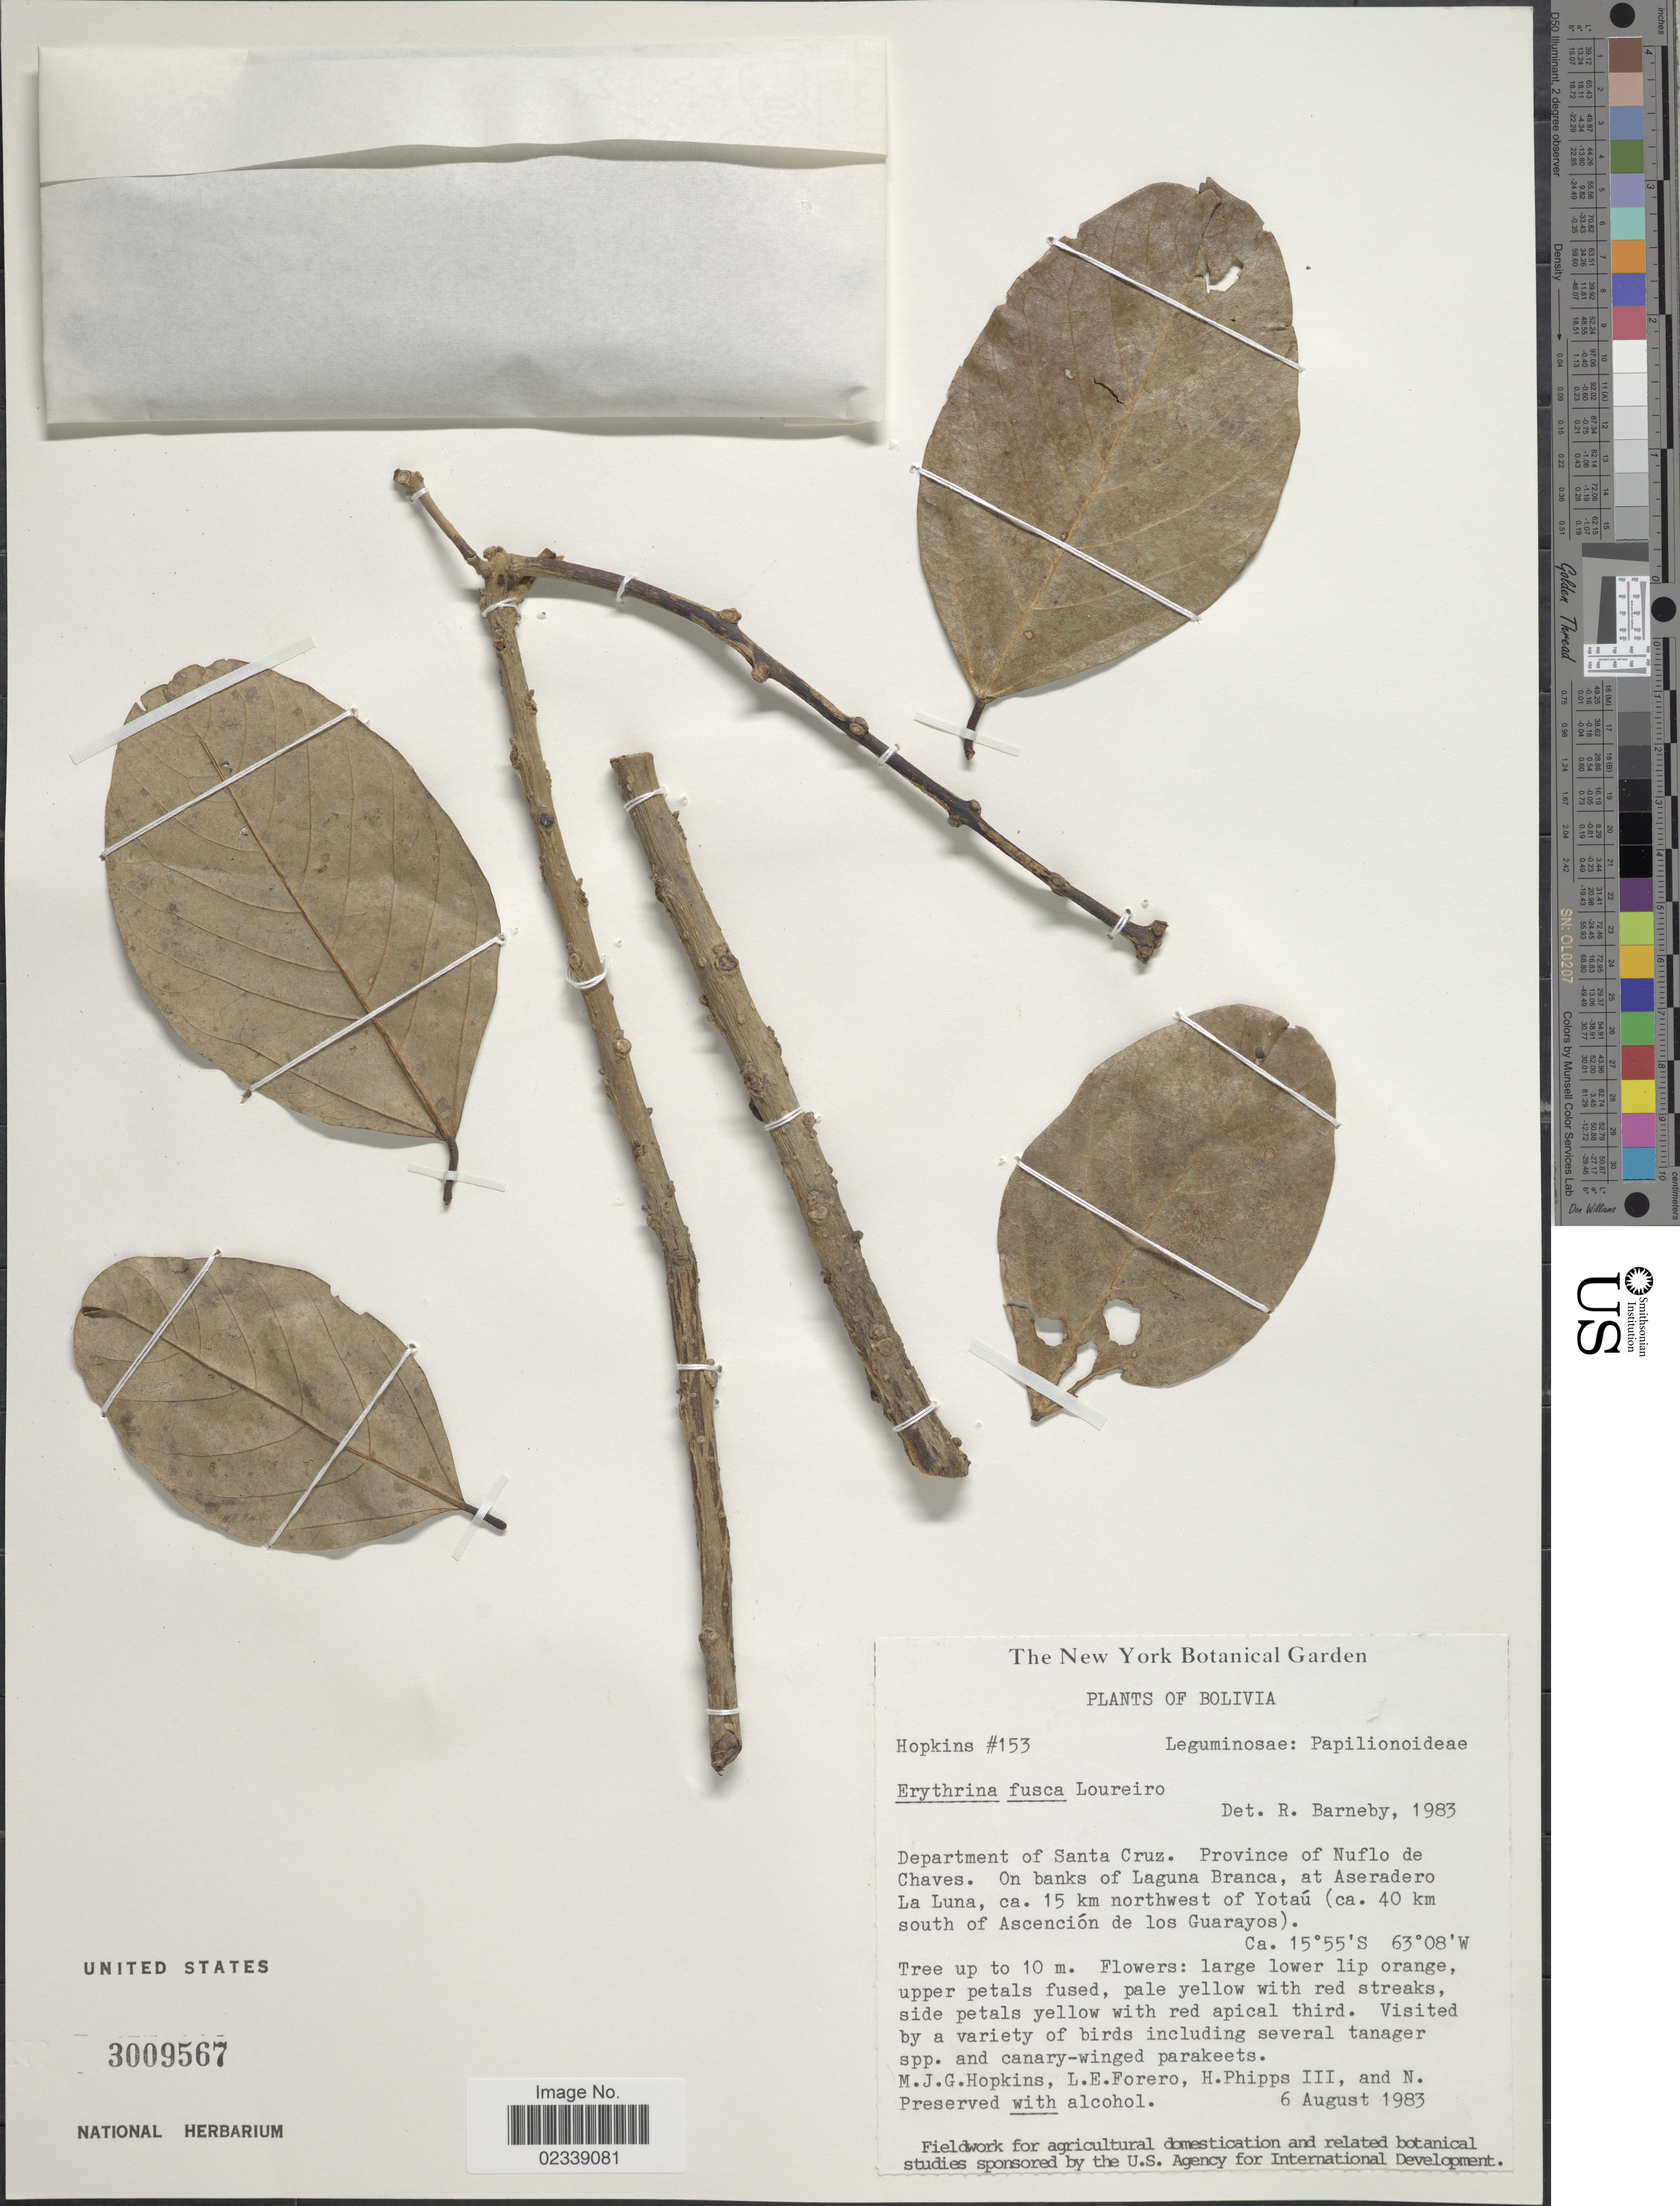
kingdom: Plantae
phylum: Tracheophyta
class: Magnoliopsida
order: Fabales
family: Fabaceae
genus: Erythrina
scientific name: Erythrina fusca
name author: Lour.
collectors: M. J. G. Hopkins, L. Forero & H. Phipps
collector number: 153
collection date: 1983-08-06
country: Bolivia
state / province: Santa Cruz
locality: Province of Nuflo de Chaves, on banks of Laguna Branca, at Aseradero La Luna, ca 15 km northwest of Yotau (ca 40 km south of Ascencion de los Guarayos)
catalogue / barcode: US 3009567